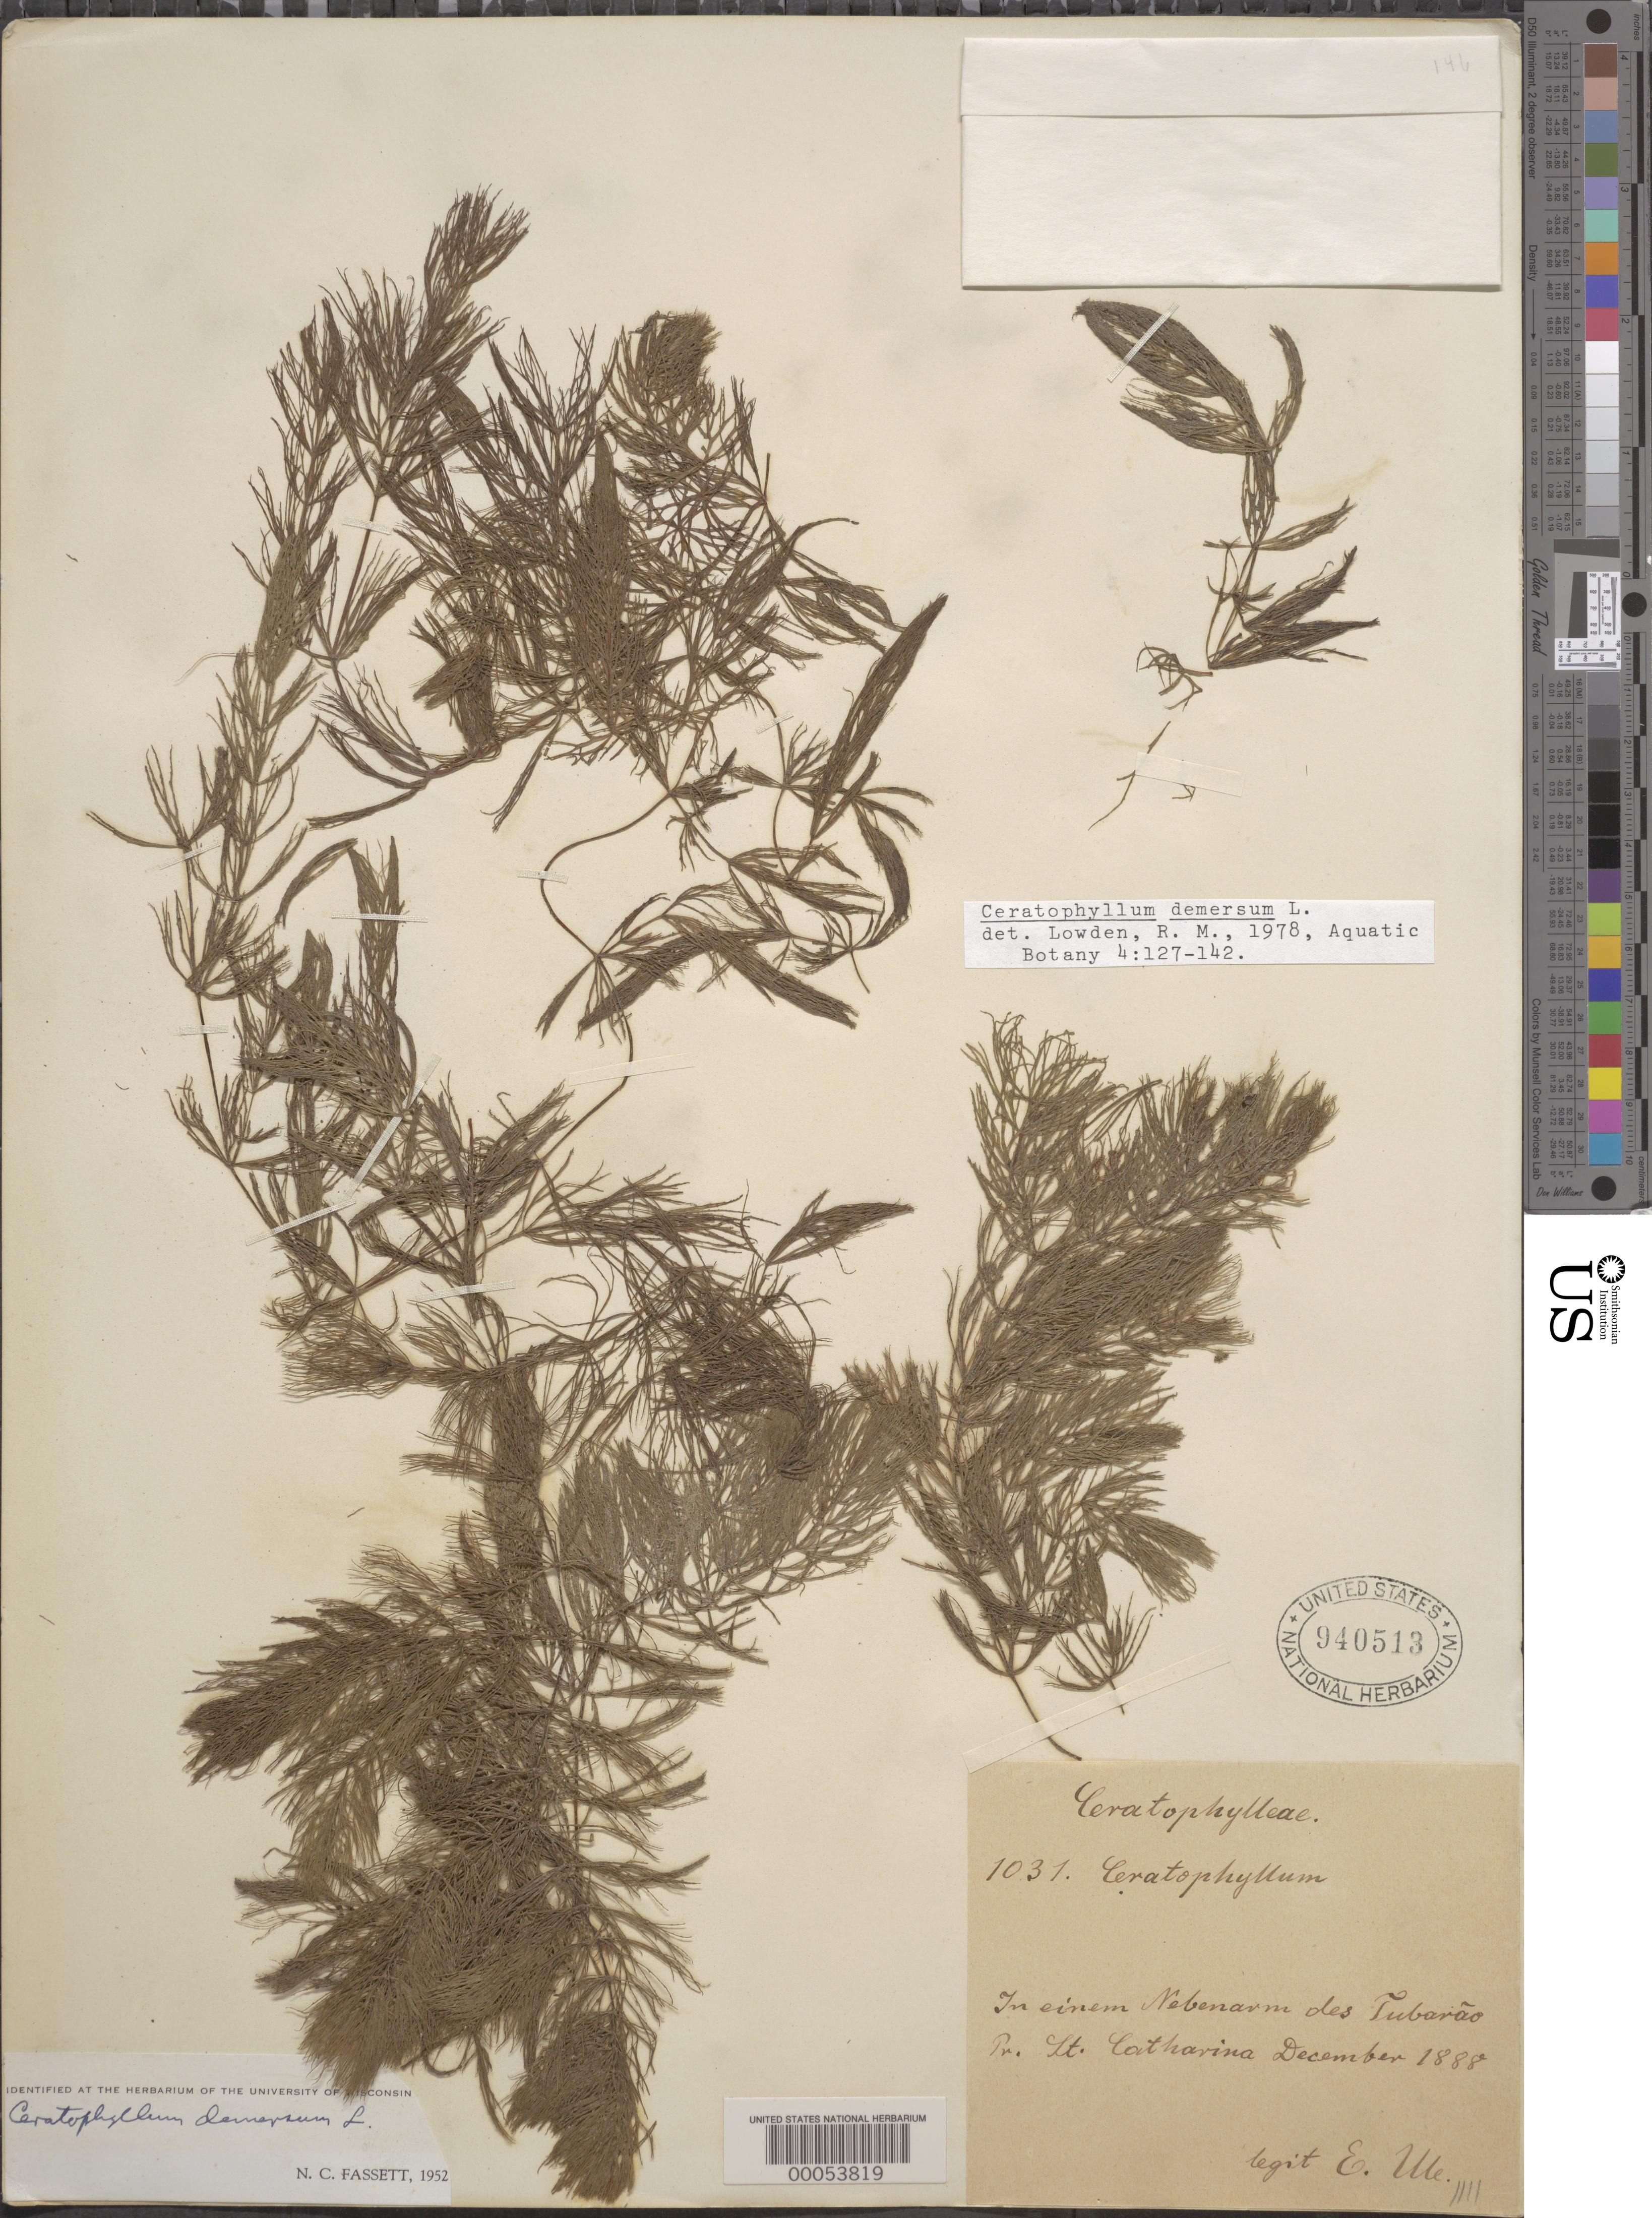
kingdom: Plantae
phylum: Tracheophyta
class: Magnoliopsida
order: Ceratophyllales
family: Ceratophyllaceae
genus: Ceratophyllum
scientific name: Ceratophyllum demersum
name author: L.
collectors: E. H. Ule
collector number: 1037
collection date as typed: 18 Dec 1888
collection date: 1888-12-18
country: Jamaica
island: Greater Antilles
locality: St. catherina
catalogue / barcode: US 940513